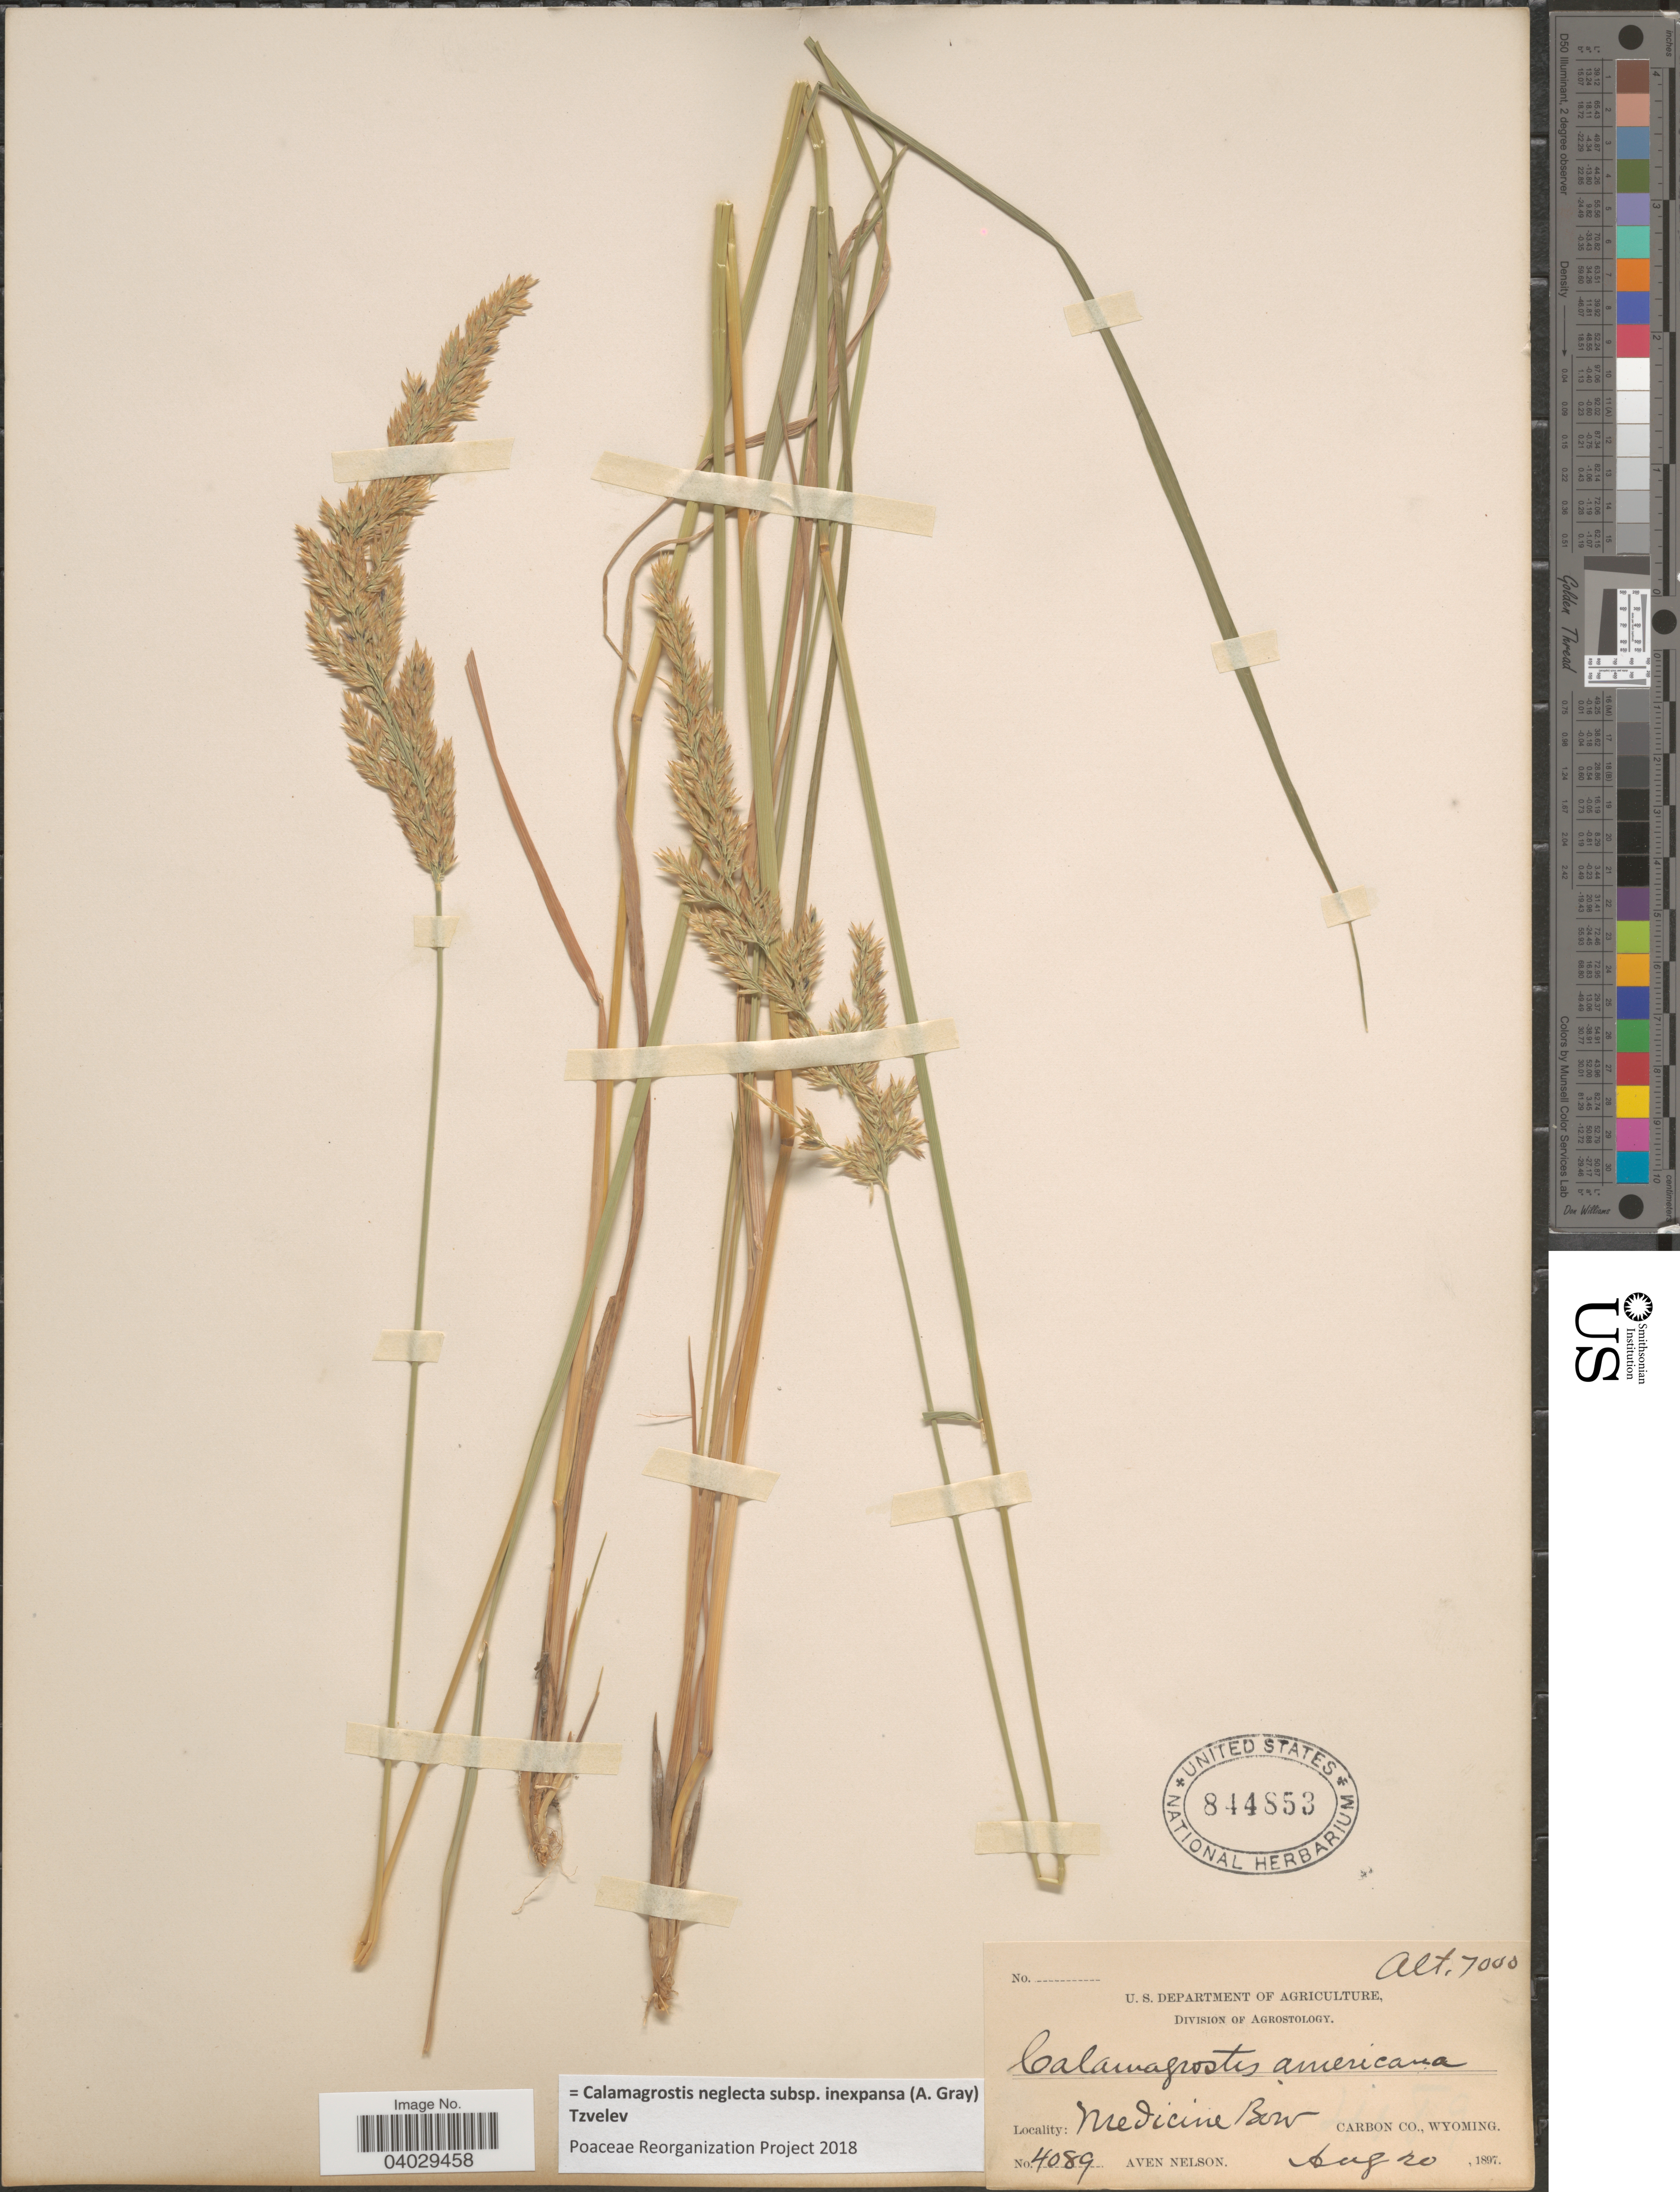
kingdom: Plantae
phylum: Tracheophyta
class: Liliopsida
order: Poales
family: Poaceae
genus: Calamagrostis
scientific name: Calamagrostis neglecta subsp. inexpansa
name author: (A. Gray) Tzvelev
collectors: A. Nelson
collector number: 4089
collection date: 1897-08-20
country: United States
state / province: Wyoming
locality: Medicine Bow. Carbon Co.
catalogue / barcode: US 844853